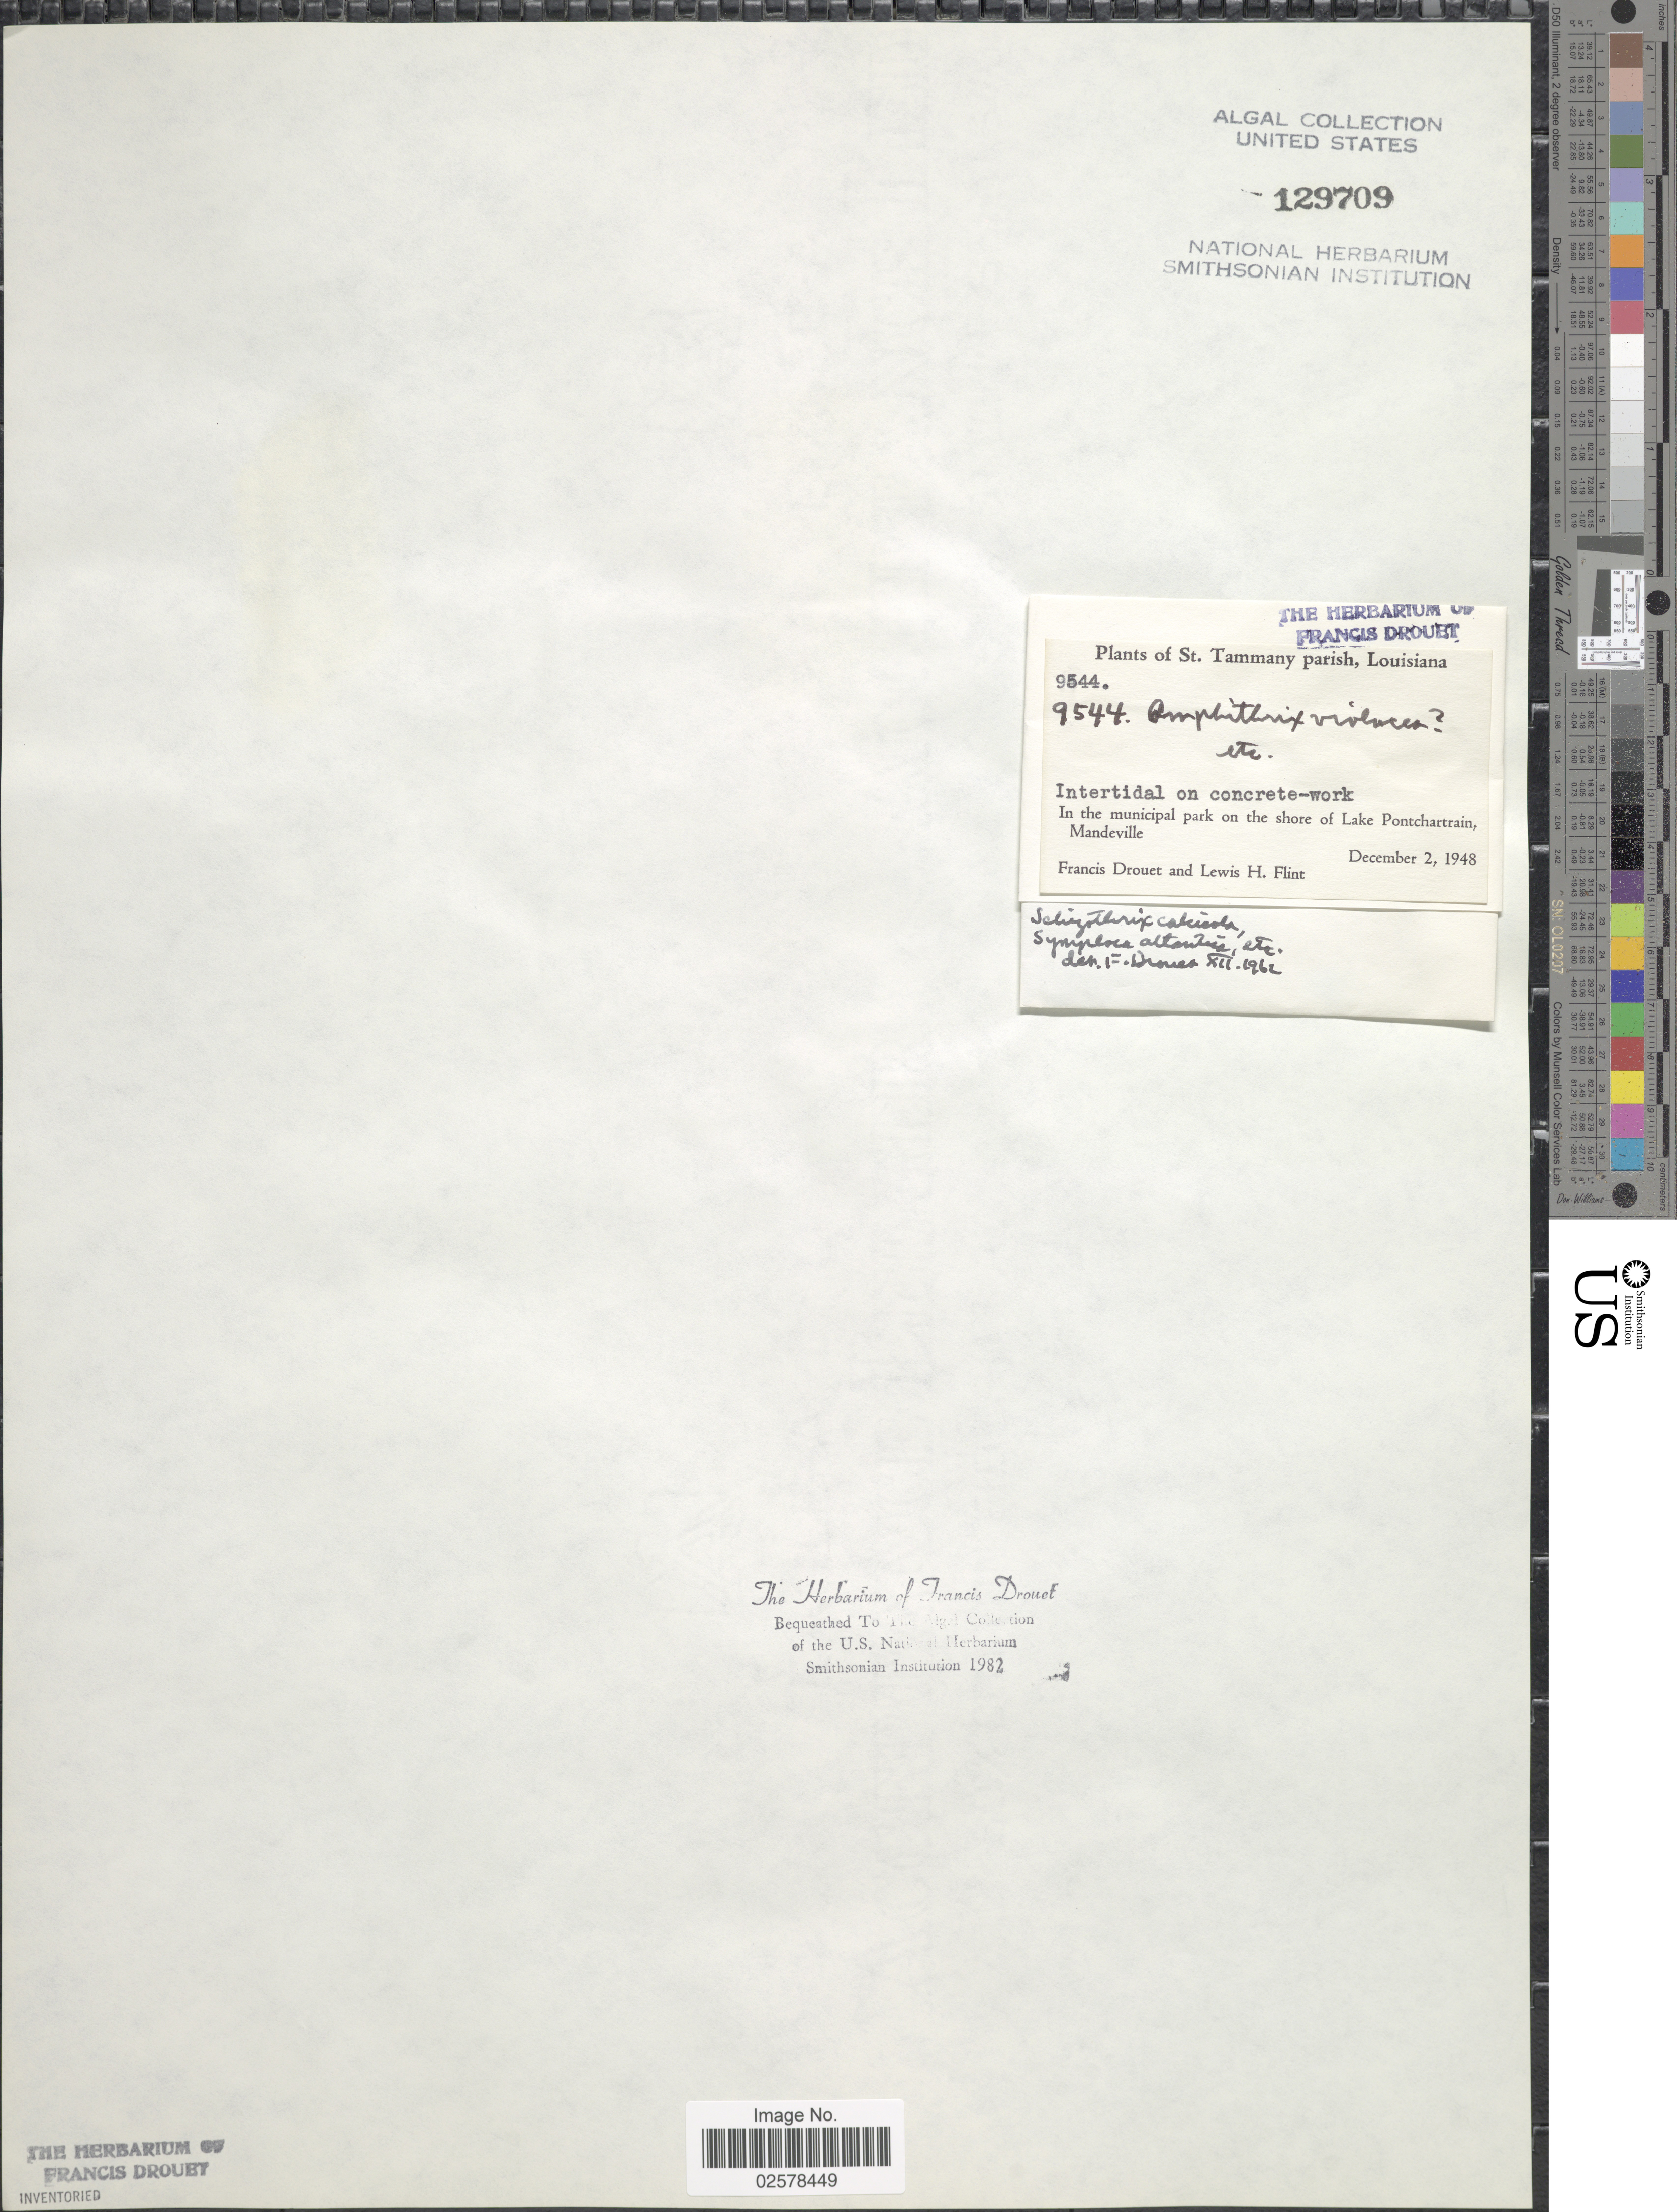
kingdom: Bacteria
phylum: Cyanobacteria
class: Cyanobacteriia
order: Leptolyngbyales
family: Trichocoleusaceae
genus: Schizothrix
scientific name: Schizothrix calcicola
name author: Gomont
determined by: Drouet, F. E.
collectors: F. E. Drouet & L. H. Flint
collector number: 9544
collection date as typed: December 2, 1948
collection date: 1948-12-02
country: United States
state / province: Louisiana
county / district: Saint Tammany Parish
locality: Lake Pontchartrain, Mandeville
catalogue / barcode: US 129709